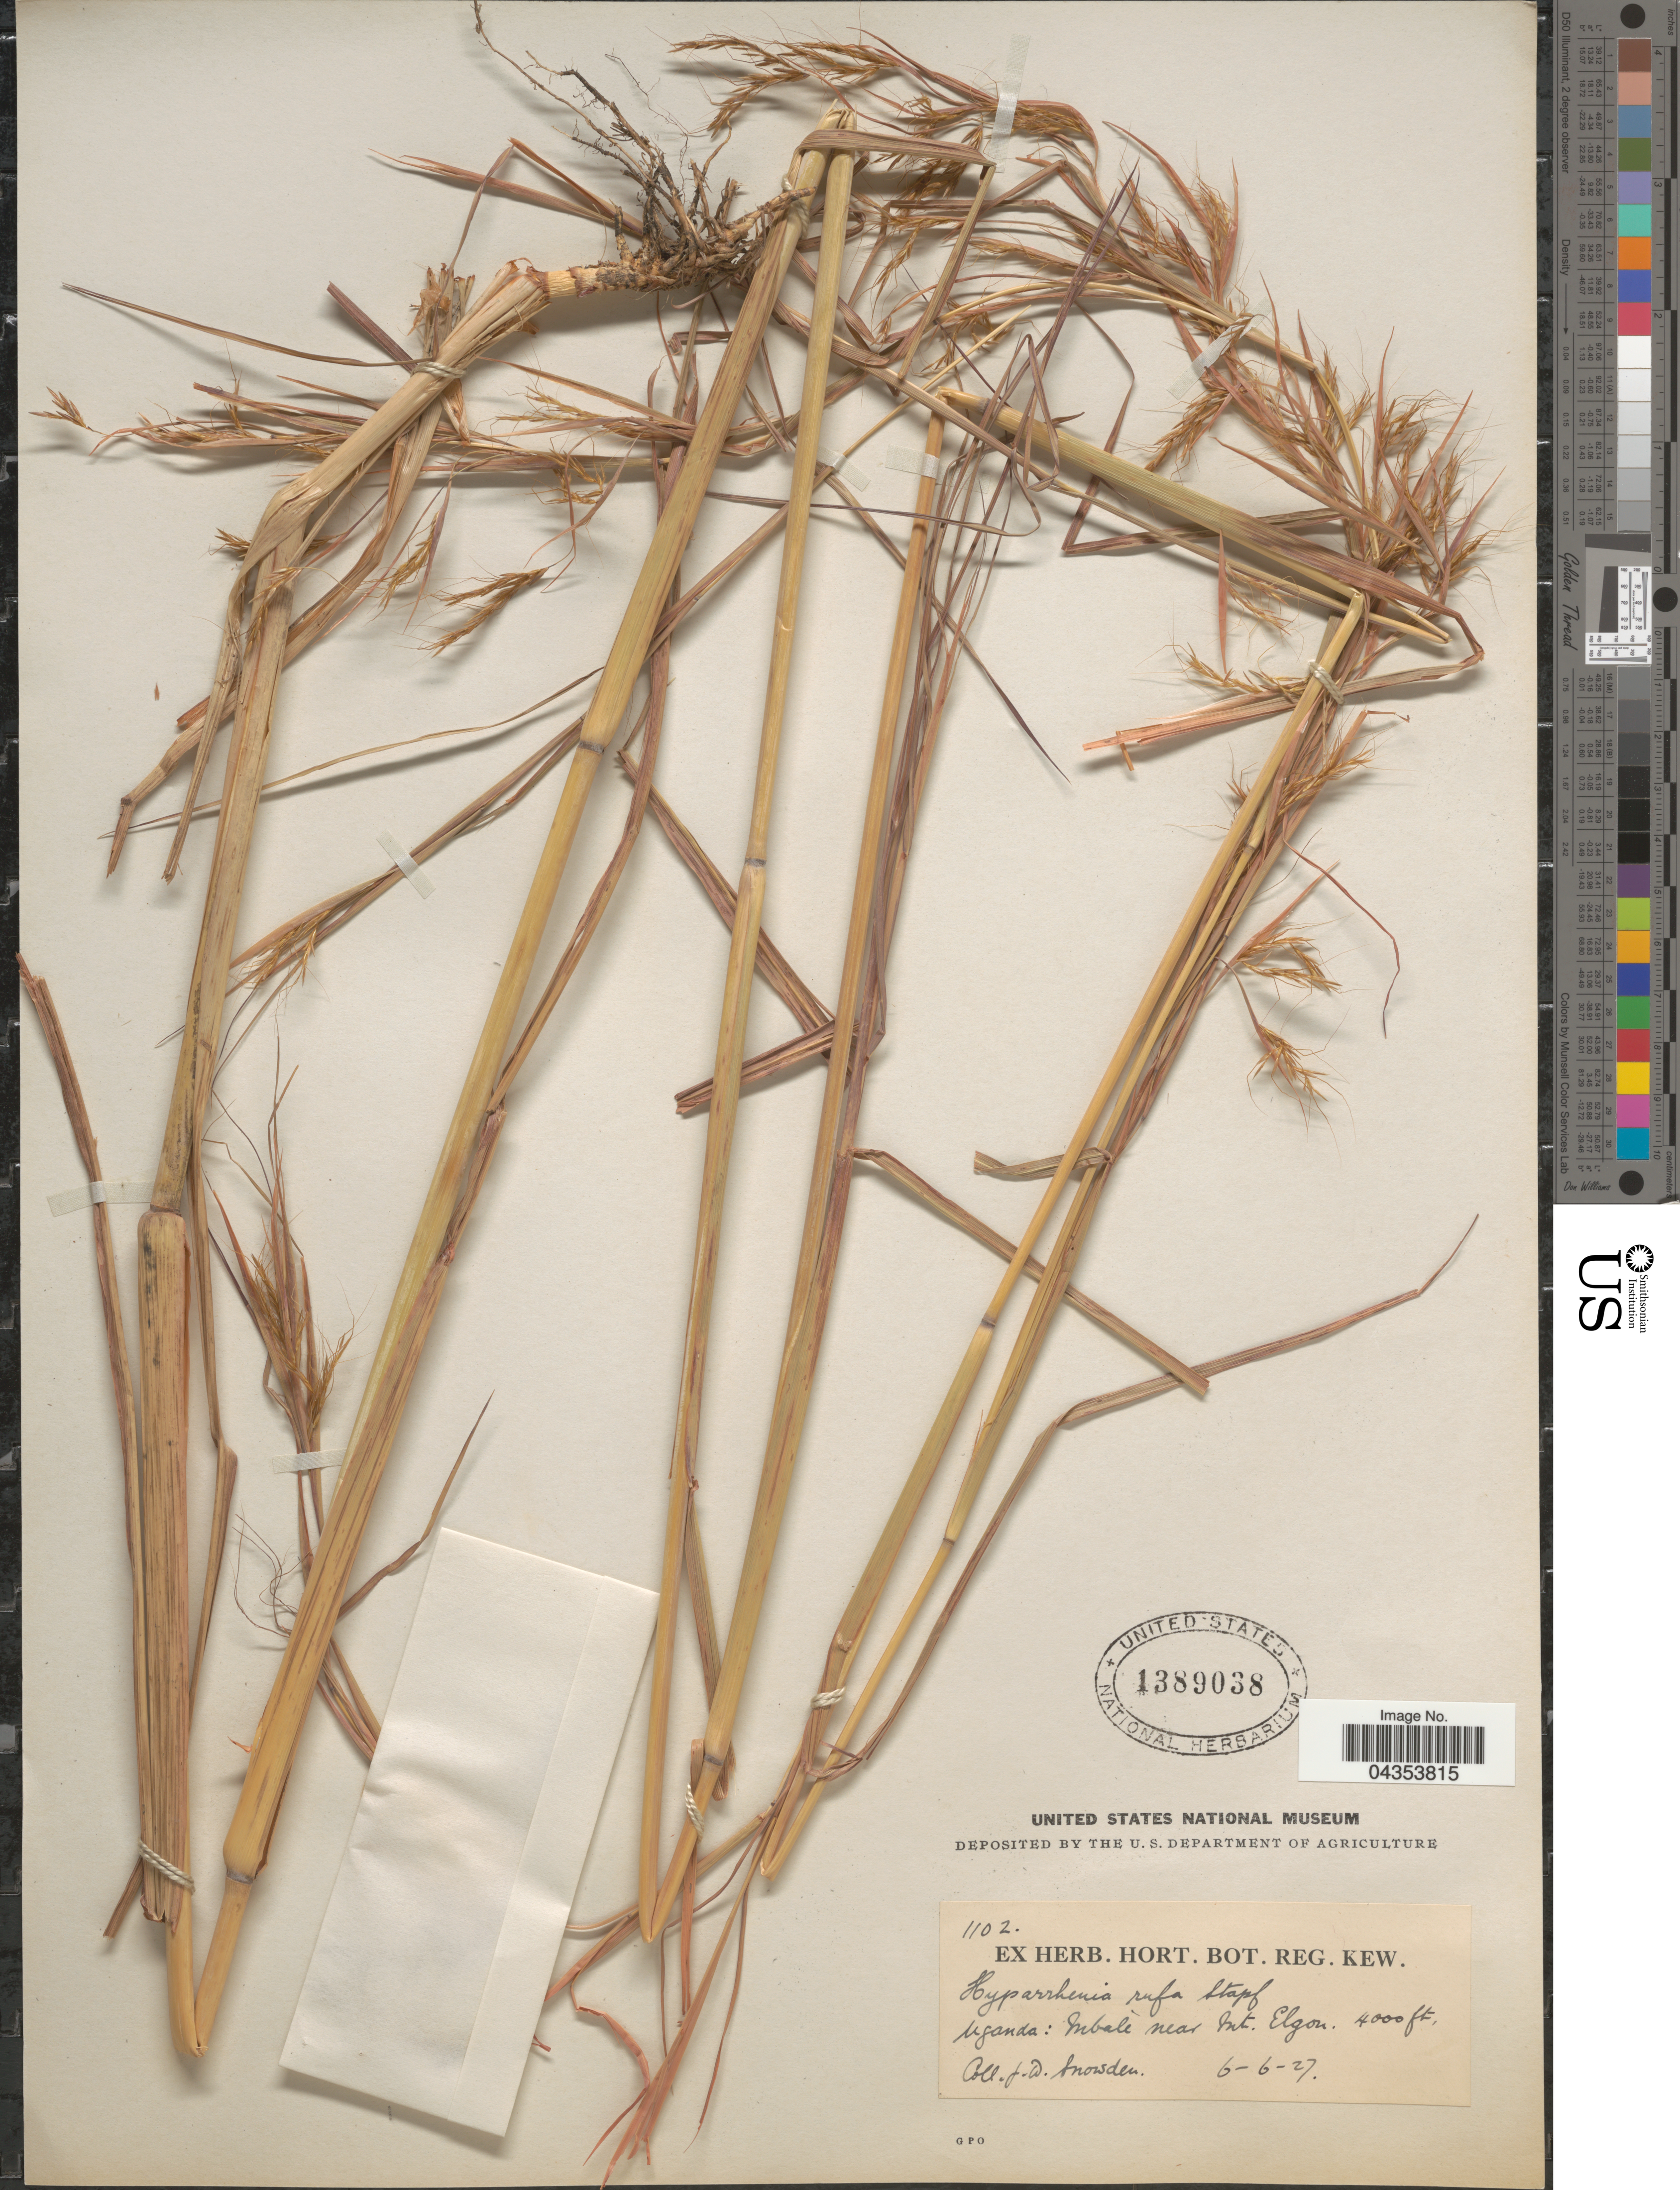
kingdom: Plantae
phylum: Tracheophyta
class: Liliopsida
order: Poales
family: Poaceae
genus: Hyparrhenia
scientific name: Hyparrhenia rufa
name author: (Nees) Stapf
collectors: J. Snowden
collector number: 1102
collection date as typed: Transcribed d/m/y: 6/6/27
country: Uganda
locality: Mbale near Mt. Elgon.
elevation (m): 1219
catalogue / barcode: US 1389038